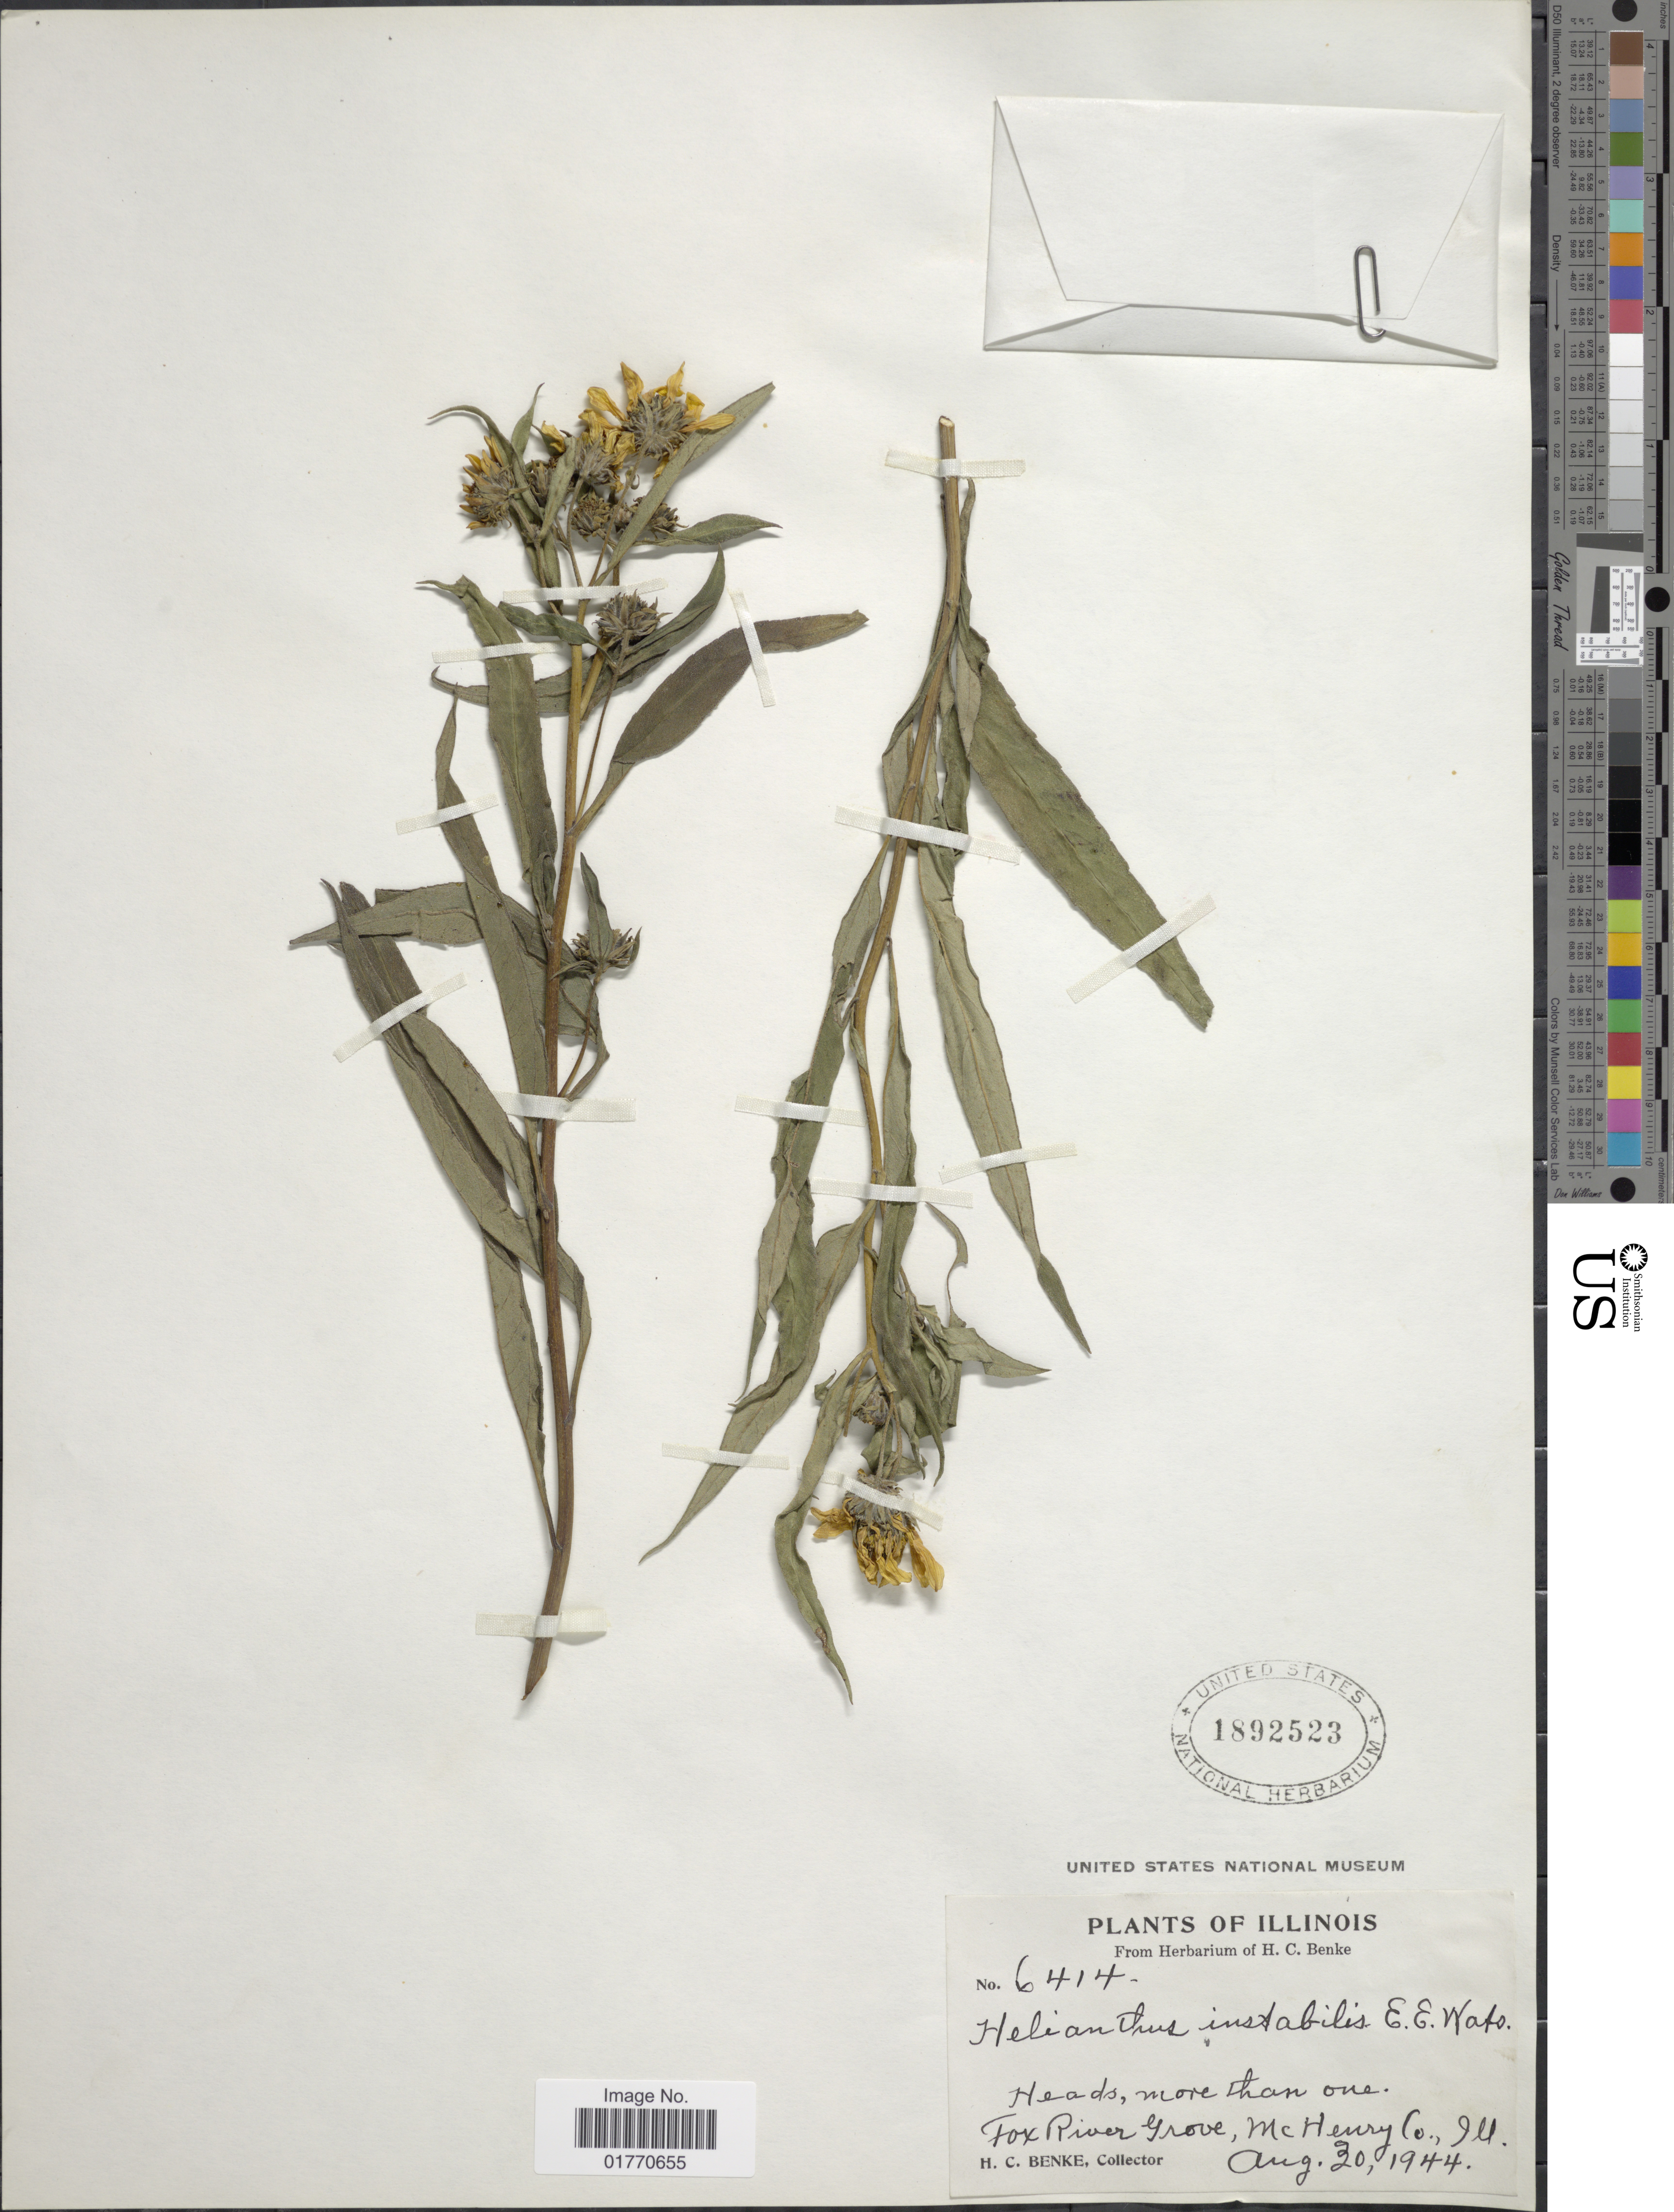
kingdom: Plantae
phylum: Tracheophyta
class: Magnoliopsida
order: Asterales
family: Asteraceae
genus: Helianthus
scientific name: Helianthus instabilis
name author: E. Watson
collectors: H. Benke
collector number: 6414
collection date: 1944-08-30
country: United States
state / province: Illinois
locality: Heads, more than one, Fox River Grove, Mc Henry Co.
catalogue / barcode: US 1892523